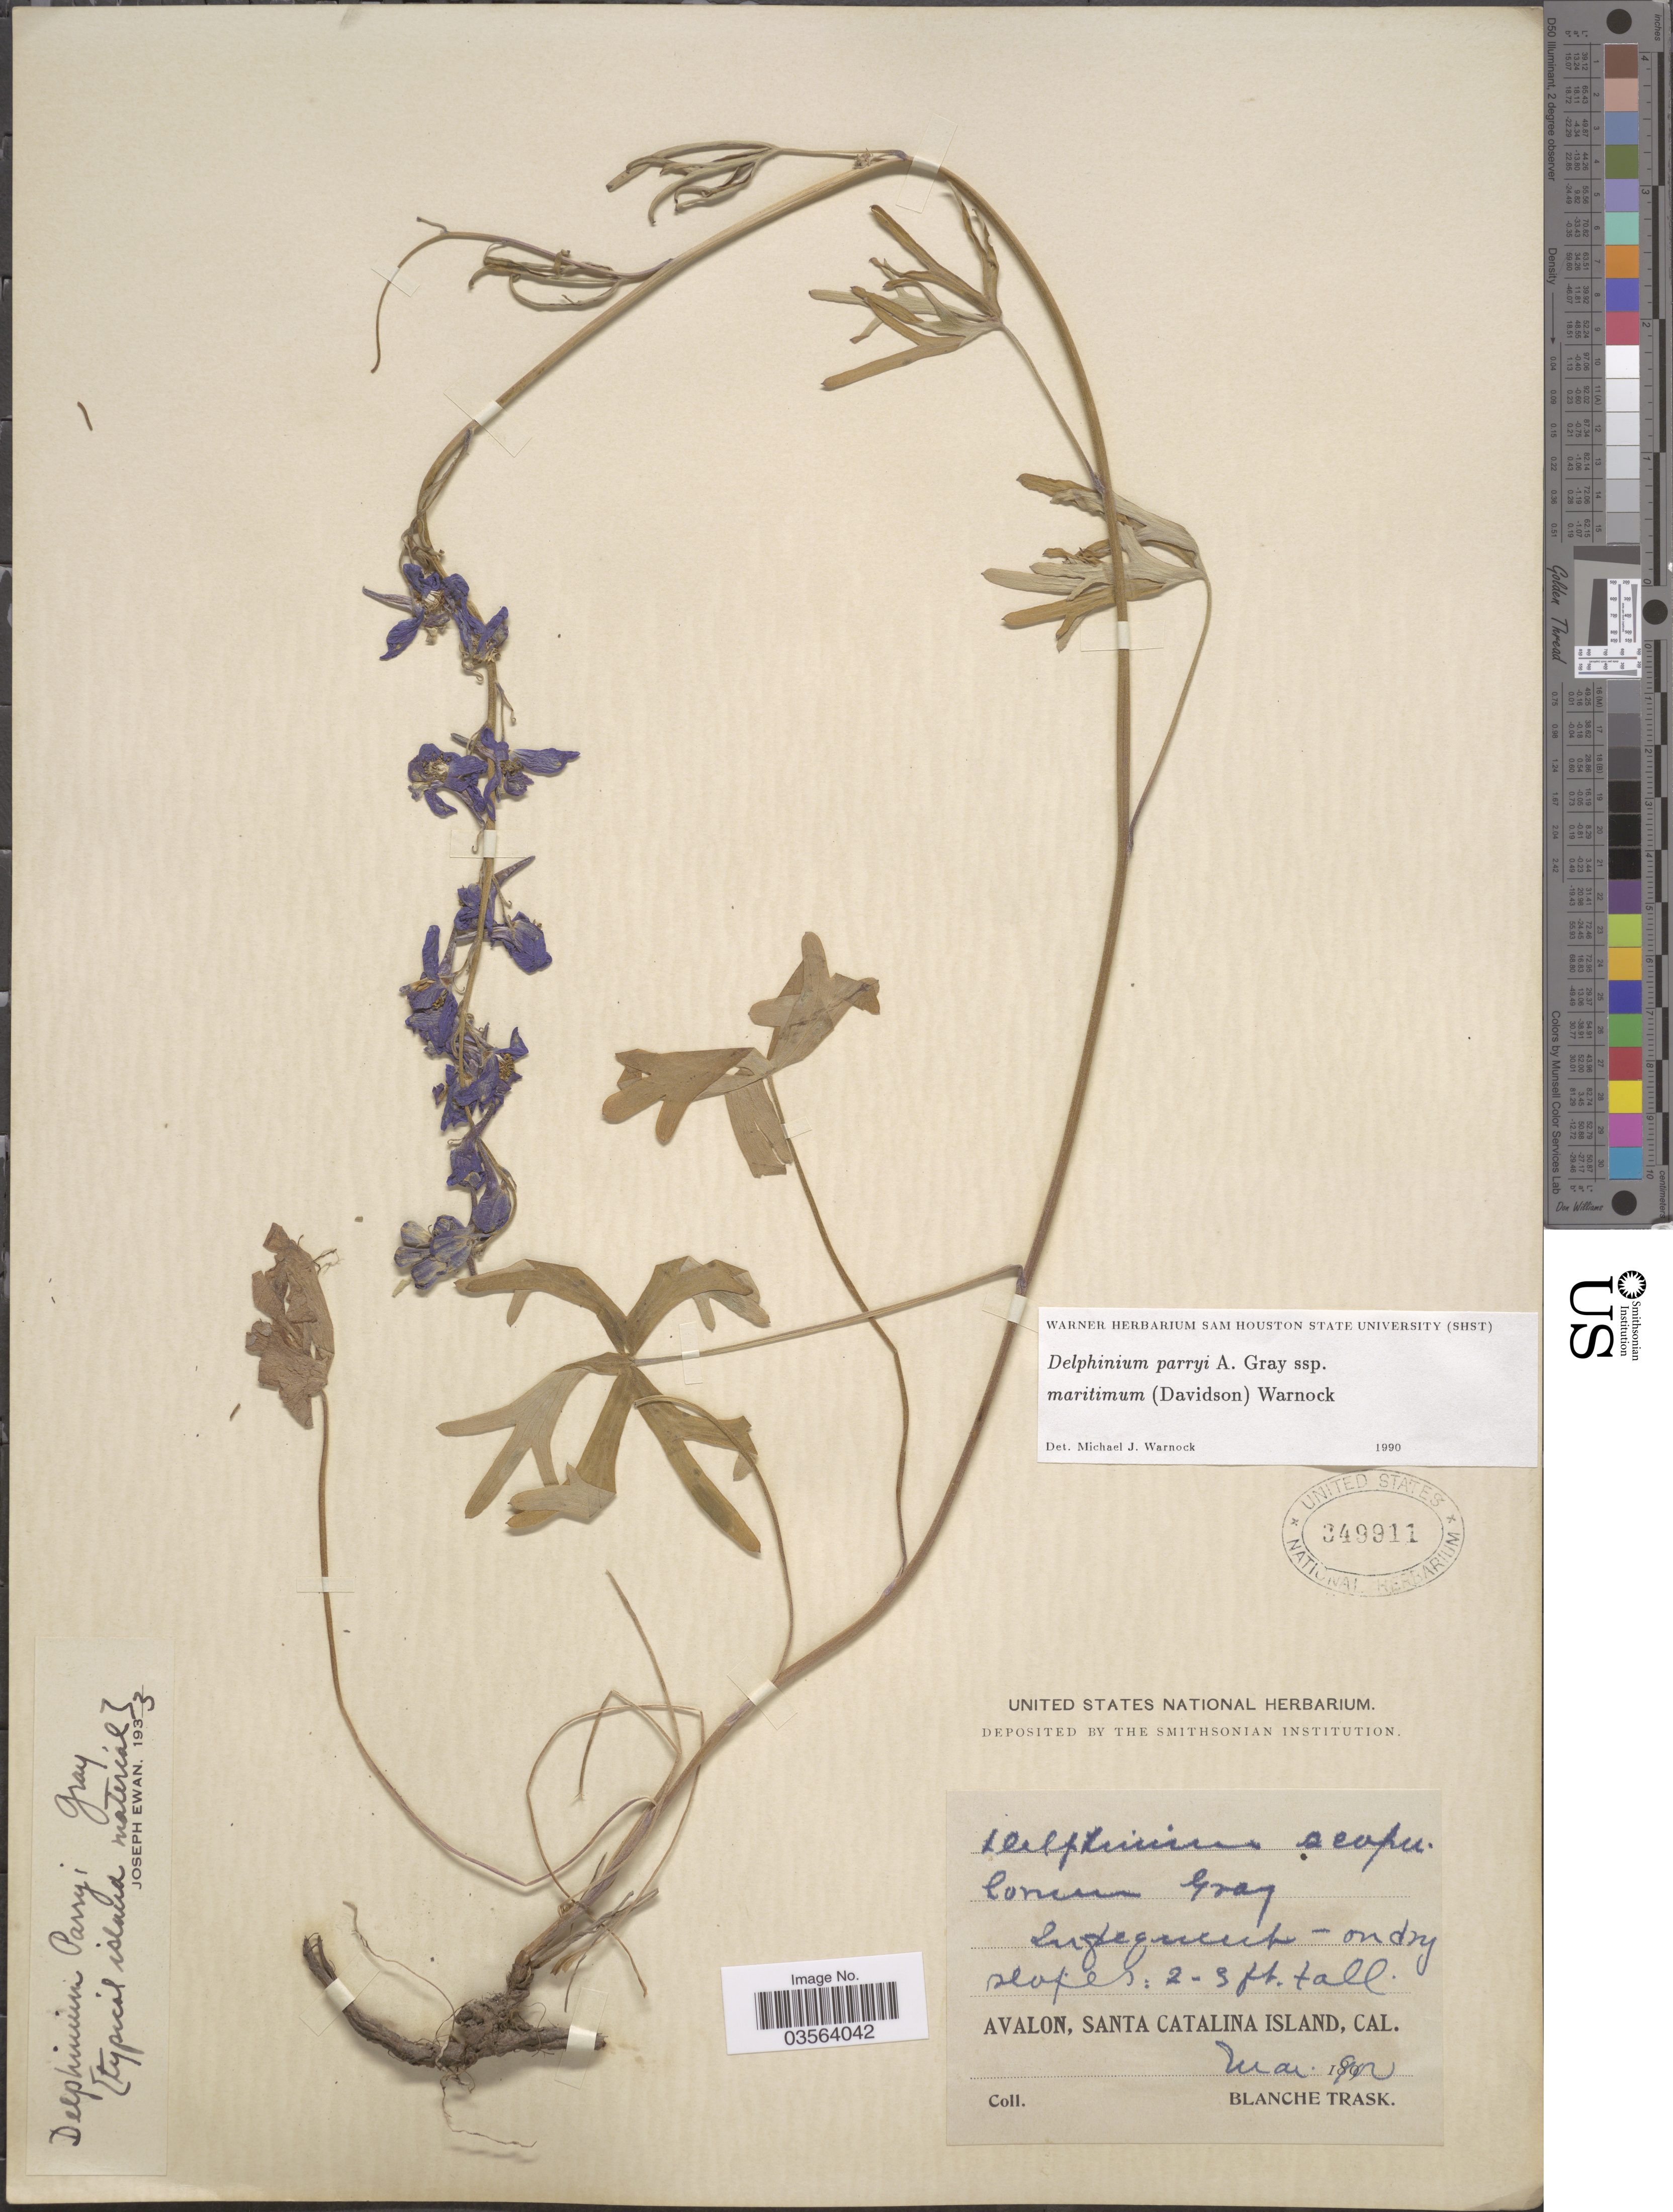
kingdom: Plantae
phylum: Tracheophyta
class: Magnoliopsida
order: Ranunculales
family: Ranunculaceae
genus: Delphinium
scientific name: Delphinium parryi subsp. maritimum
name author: (Davidson) M.J. Warnock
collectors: B. Trask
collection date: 1902-03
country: United States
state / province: California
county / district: Los Angeles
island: Santa Catalina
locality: Avalon, Santa Catalina Island.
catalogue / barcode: US 349911